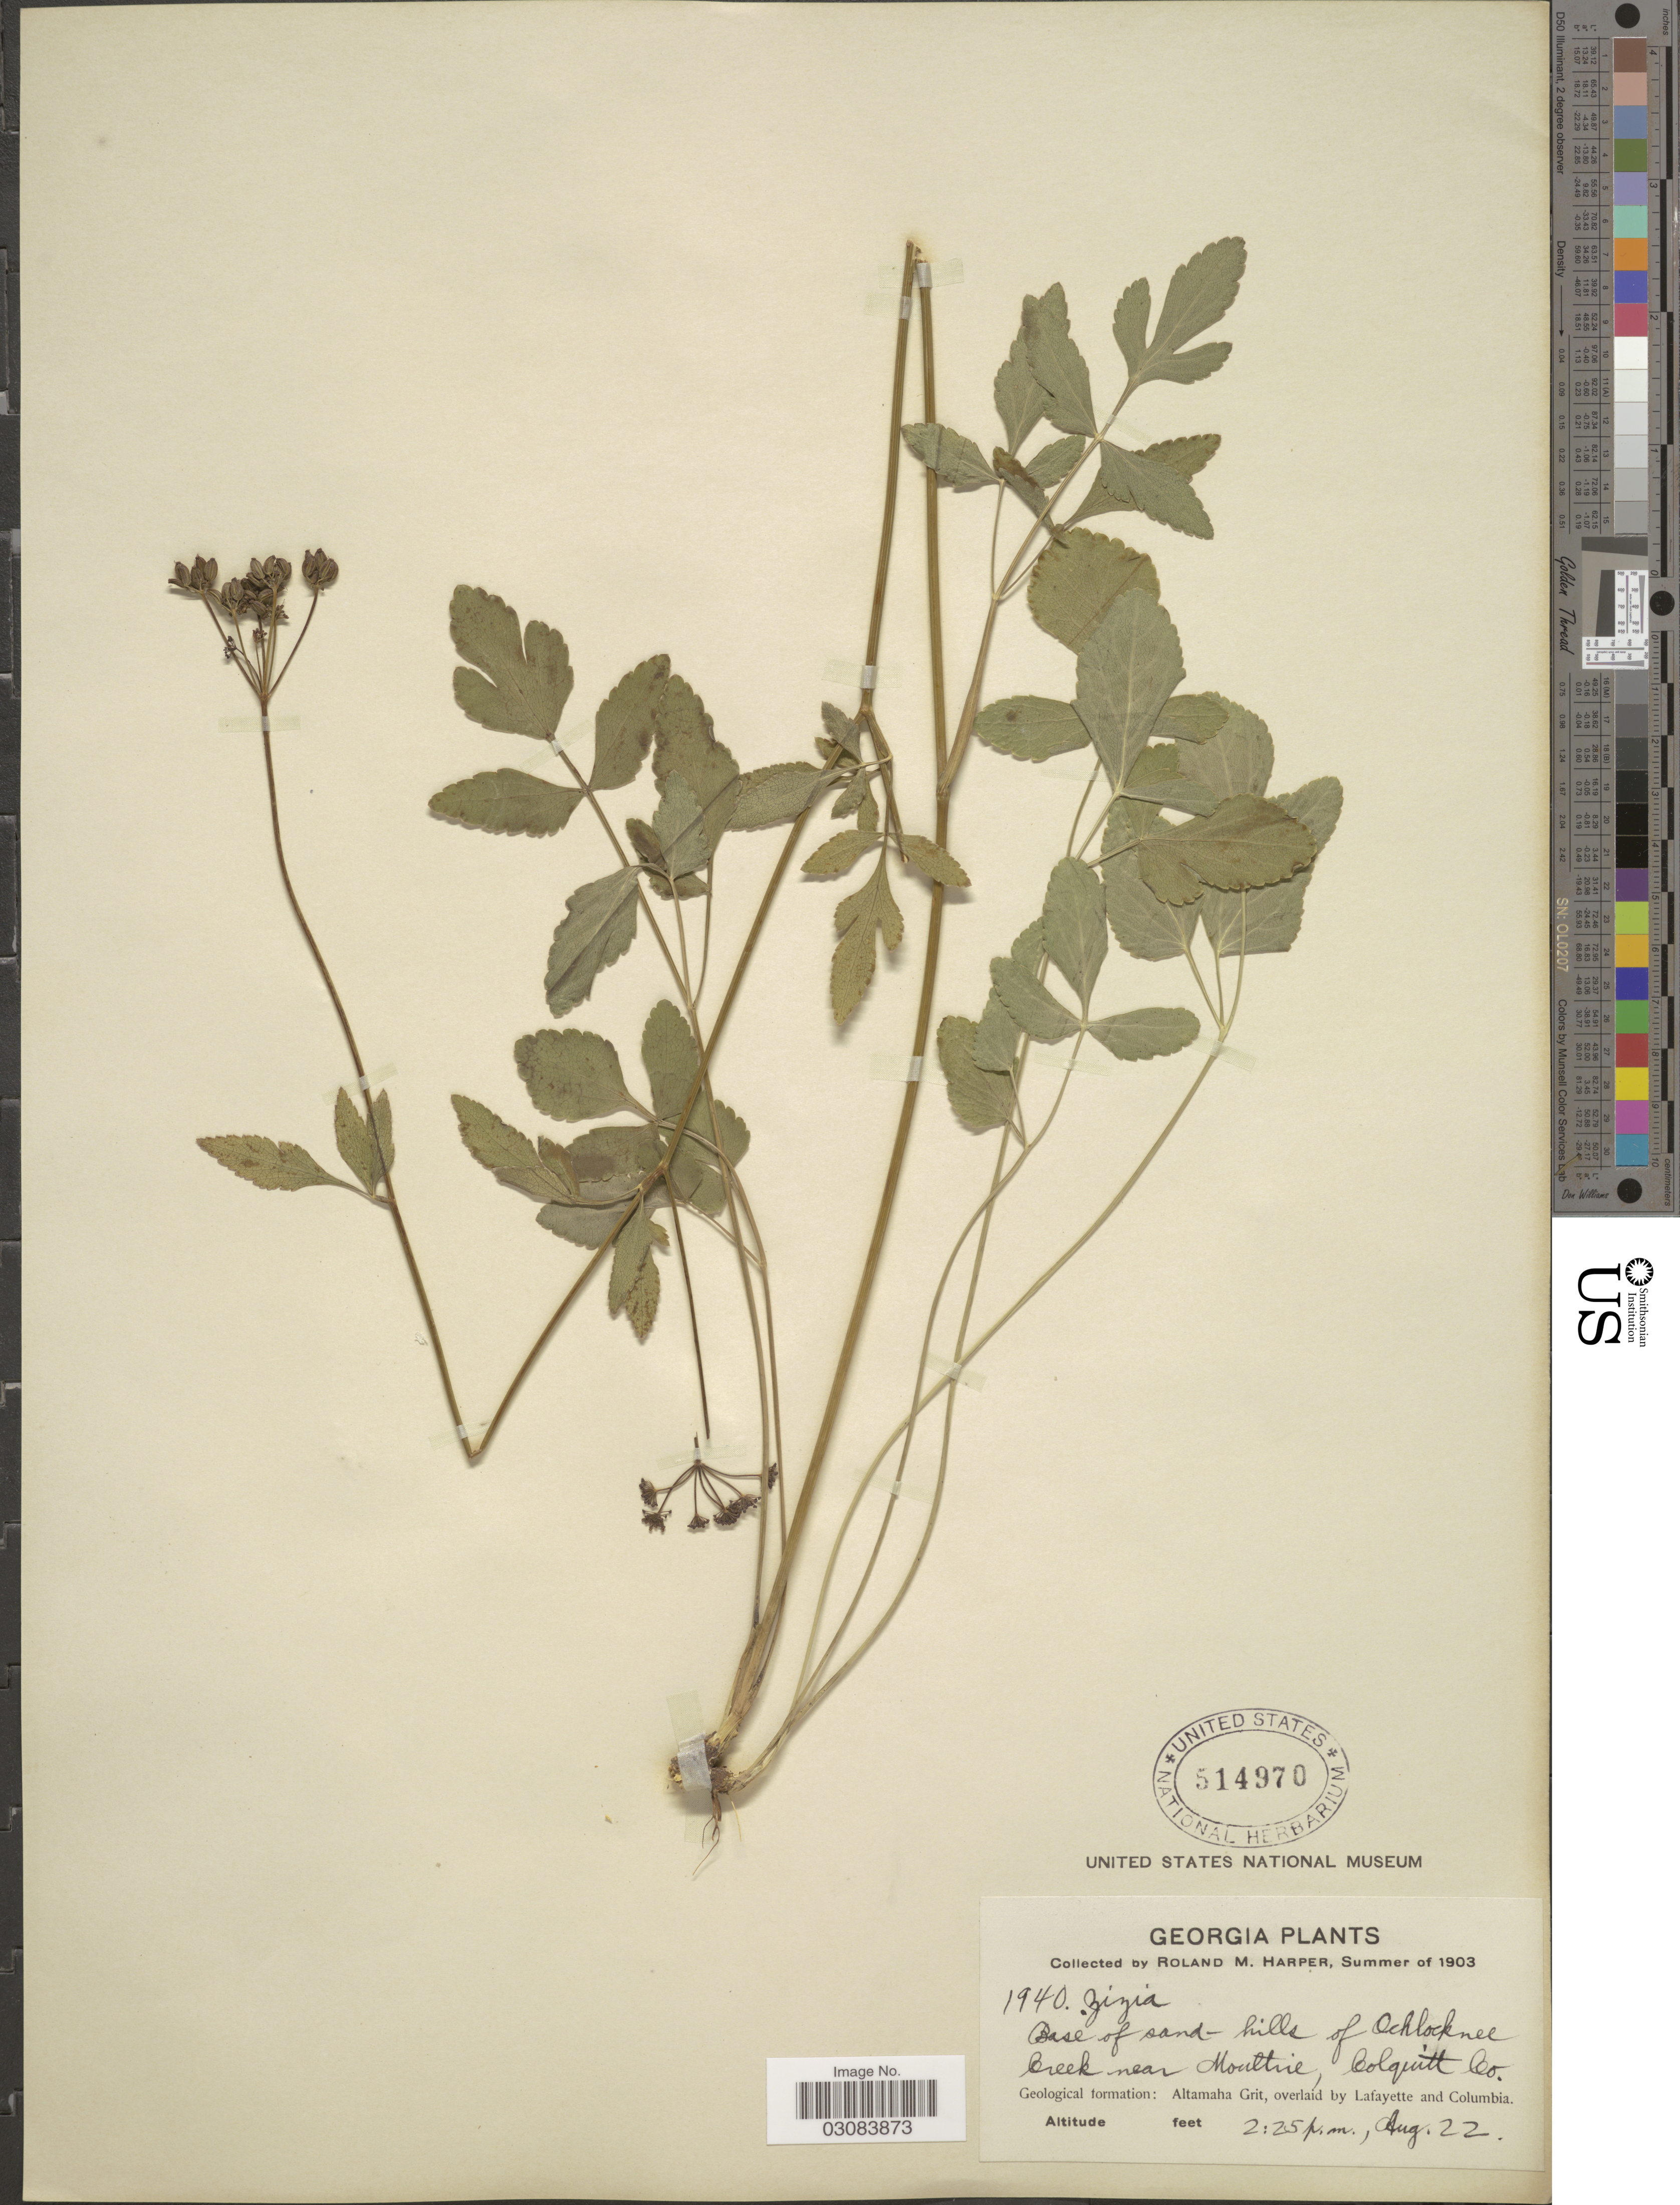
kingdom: Plantae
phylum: Tracheophyta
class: Magnoliopsida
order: Apiales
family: Apiaceae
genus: Zizia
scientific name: Zizia aptera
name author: (A. Gray) Fernald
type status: Type Collection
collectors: R. M. Harper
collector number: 1940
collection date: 1903-08-22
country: United States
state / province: Georgia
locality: Base of sand-hills of Ochlocknee Creek near Moultrie, Colquitt Co.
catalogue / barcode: US 514970